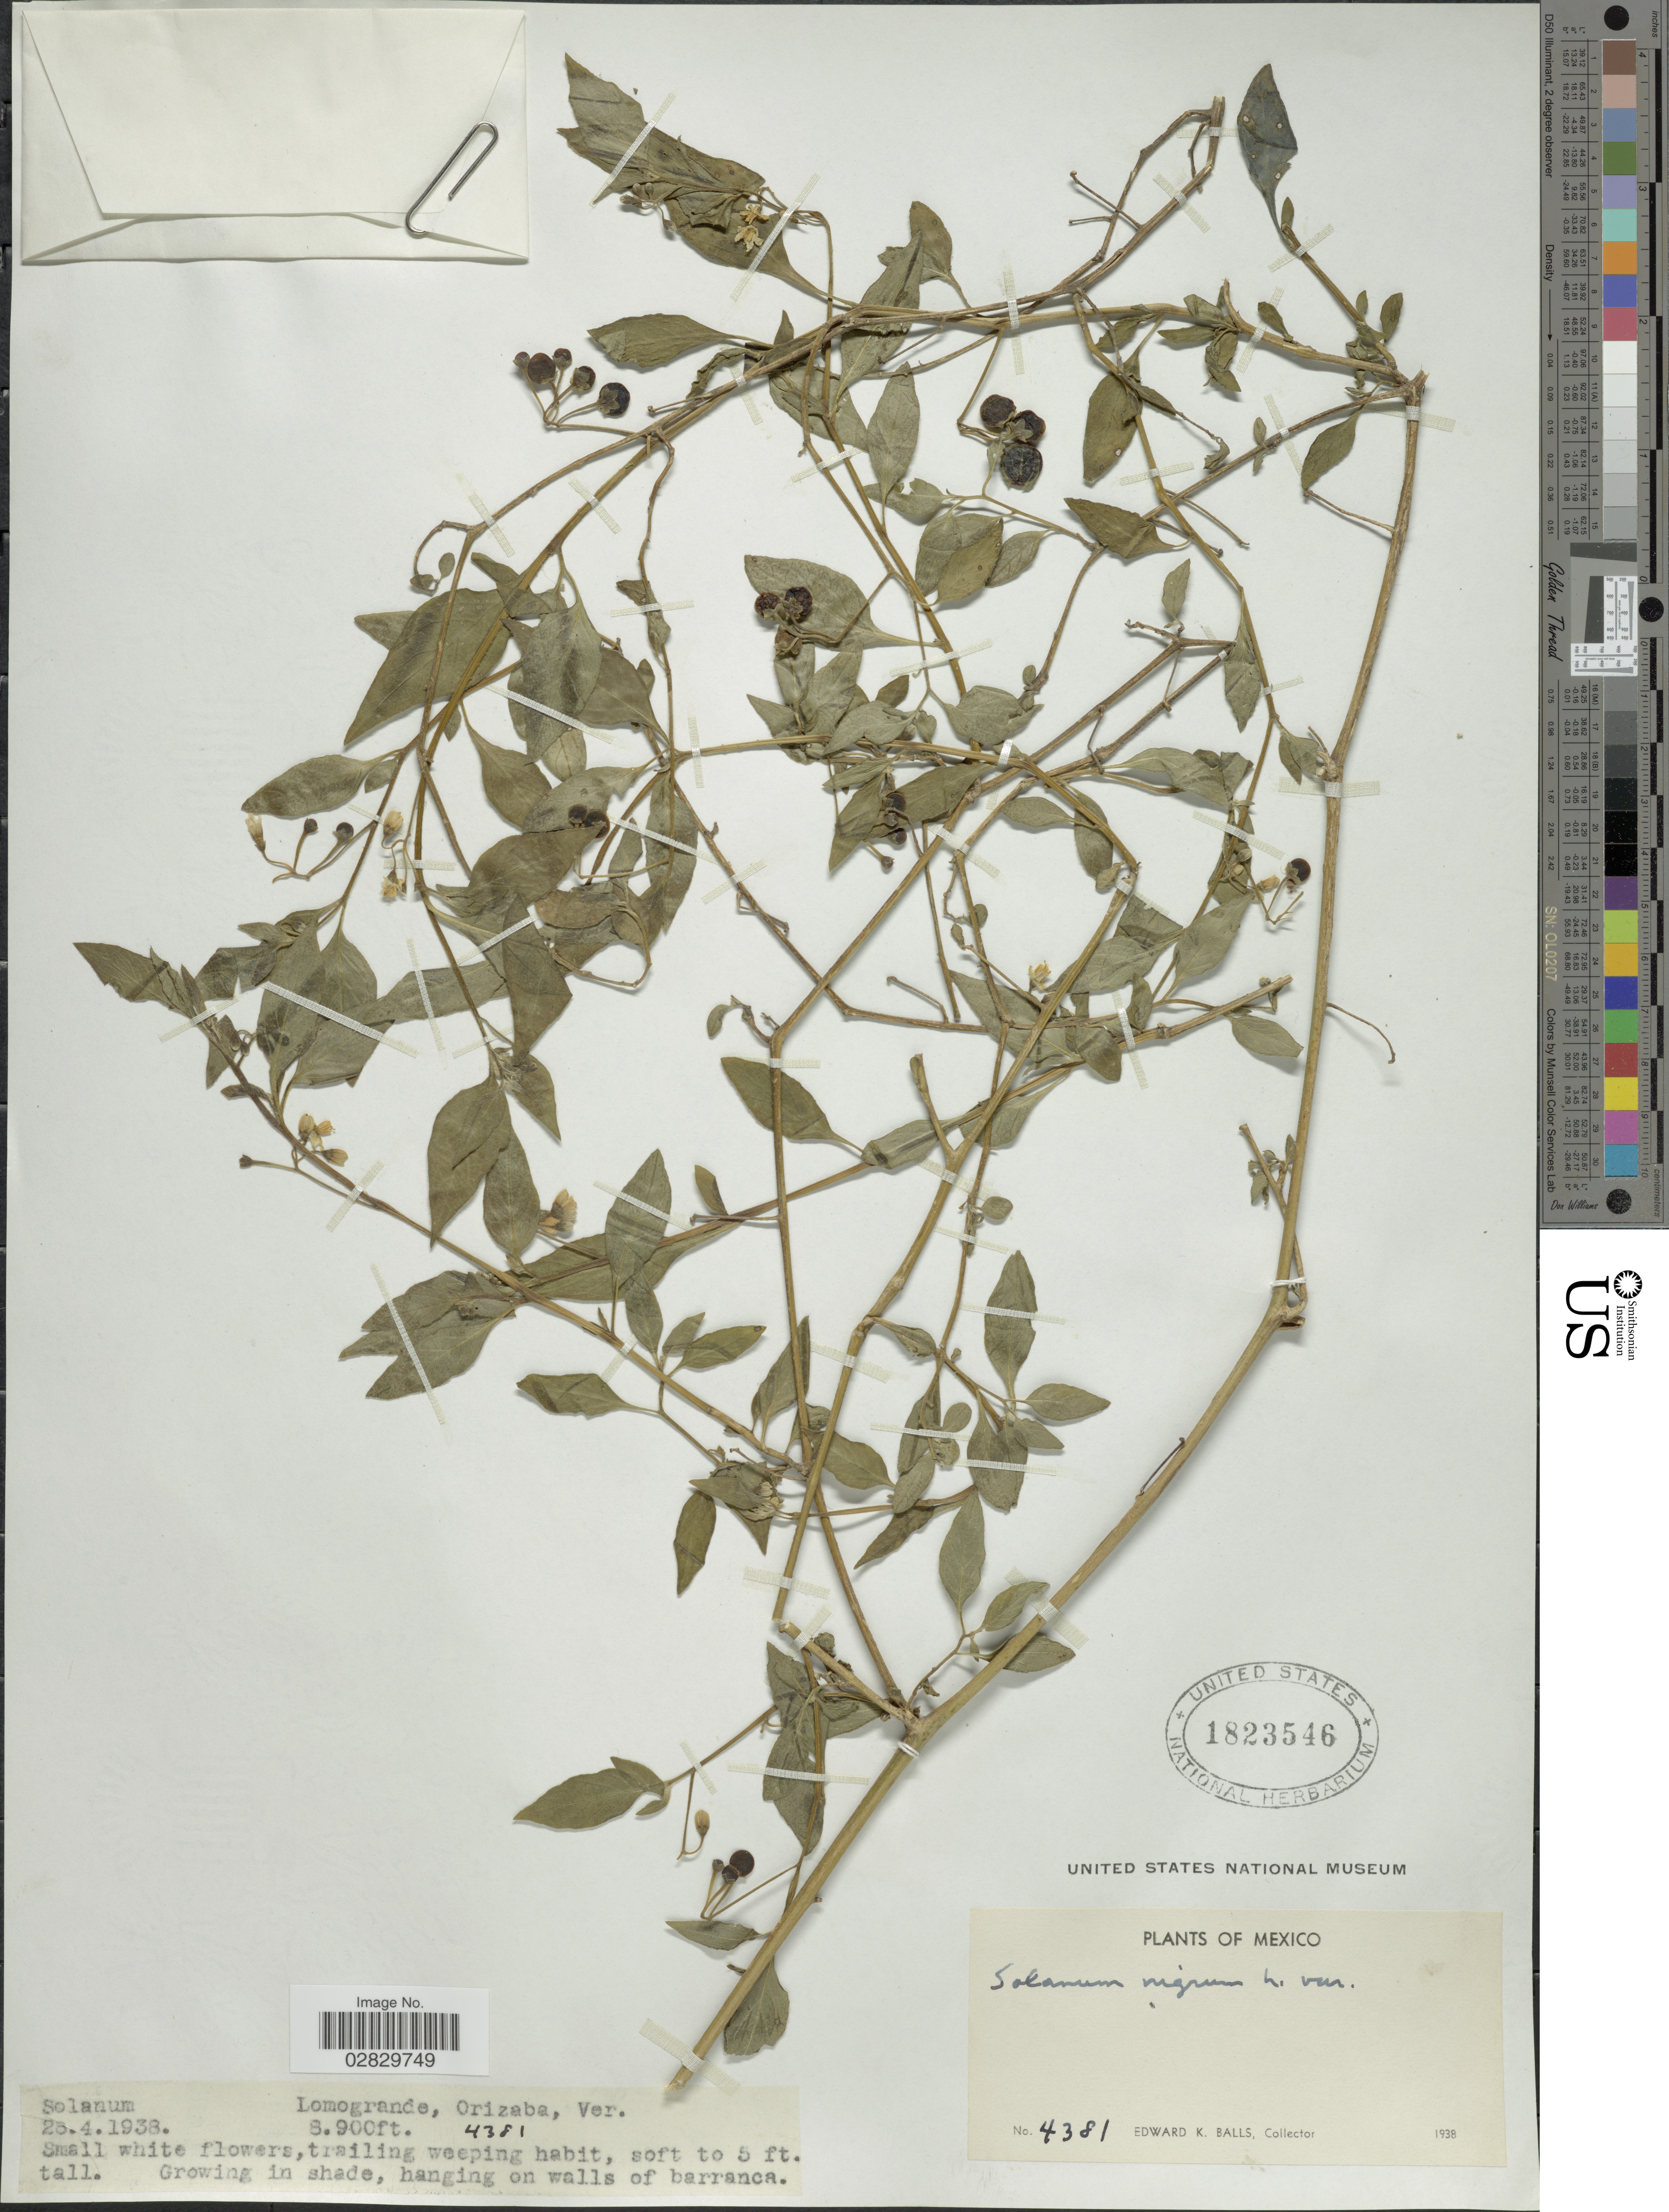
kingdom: Plantae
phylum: Tracheophyta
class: Magnoliopsida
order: Solanales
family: Solanaceae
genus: Solanum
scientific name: Solanum nigrescens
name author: M. Martens & Galeotti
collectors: E. K. Balls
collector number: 4381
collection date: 1938-04-28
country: Mexico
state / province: Veracruz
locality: Lomogrande, Orizaba, Ver.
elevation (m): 2713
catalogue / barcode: US 1823546